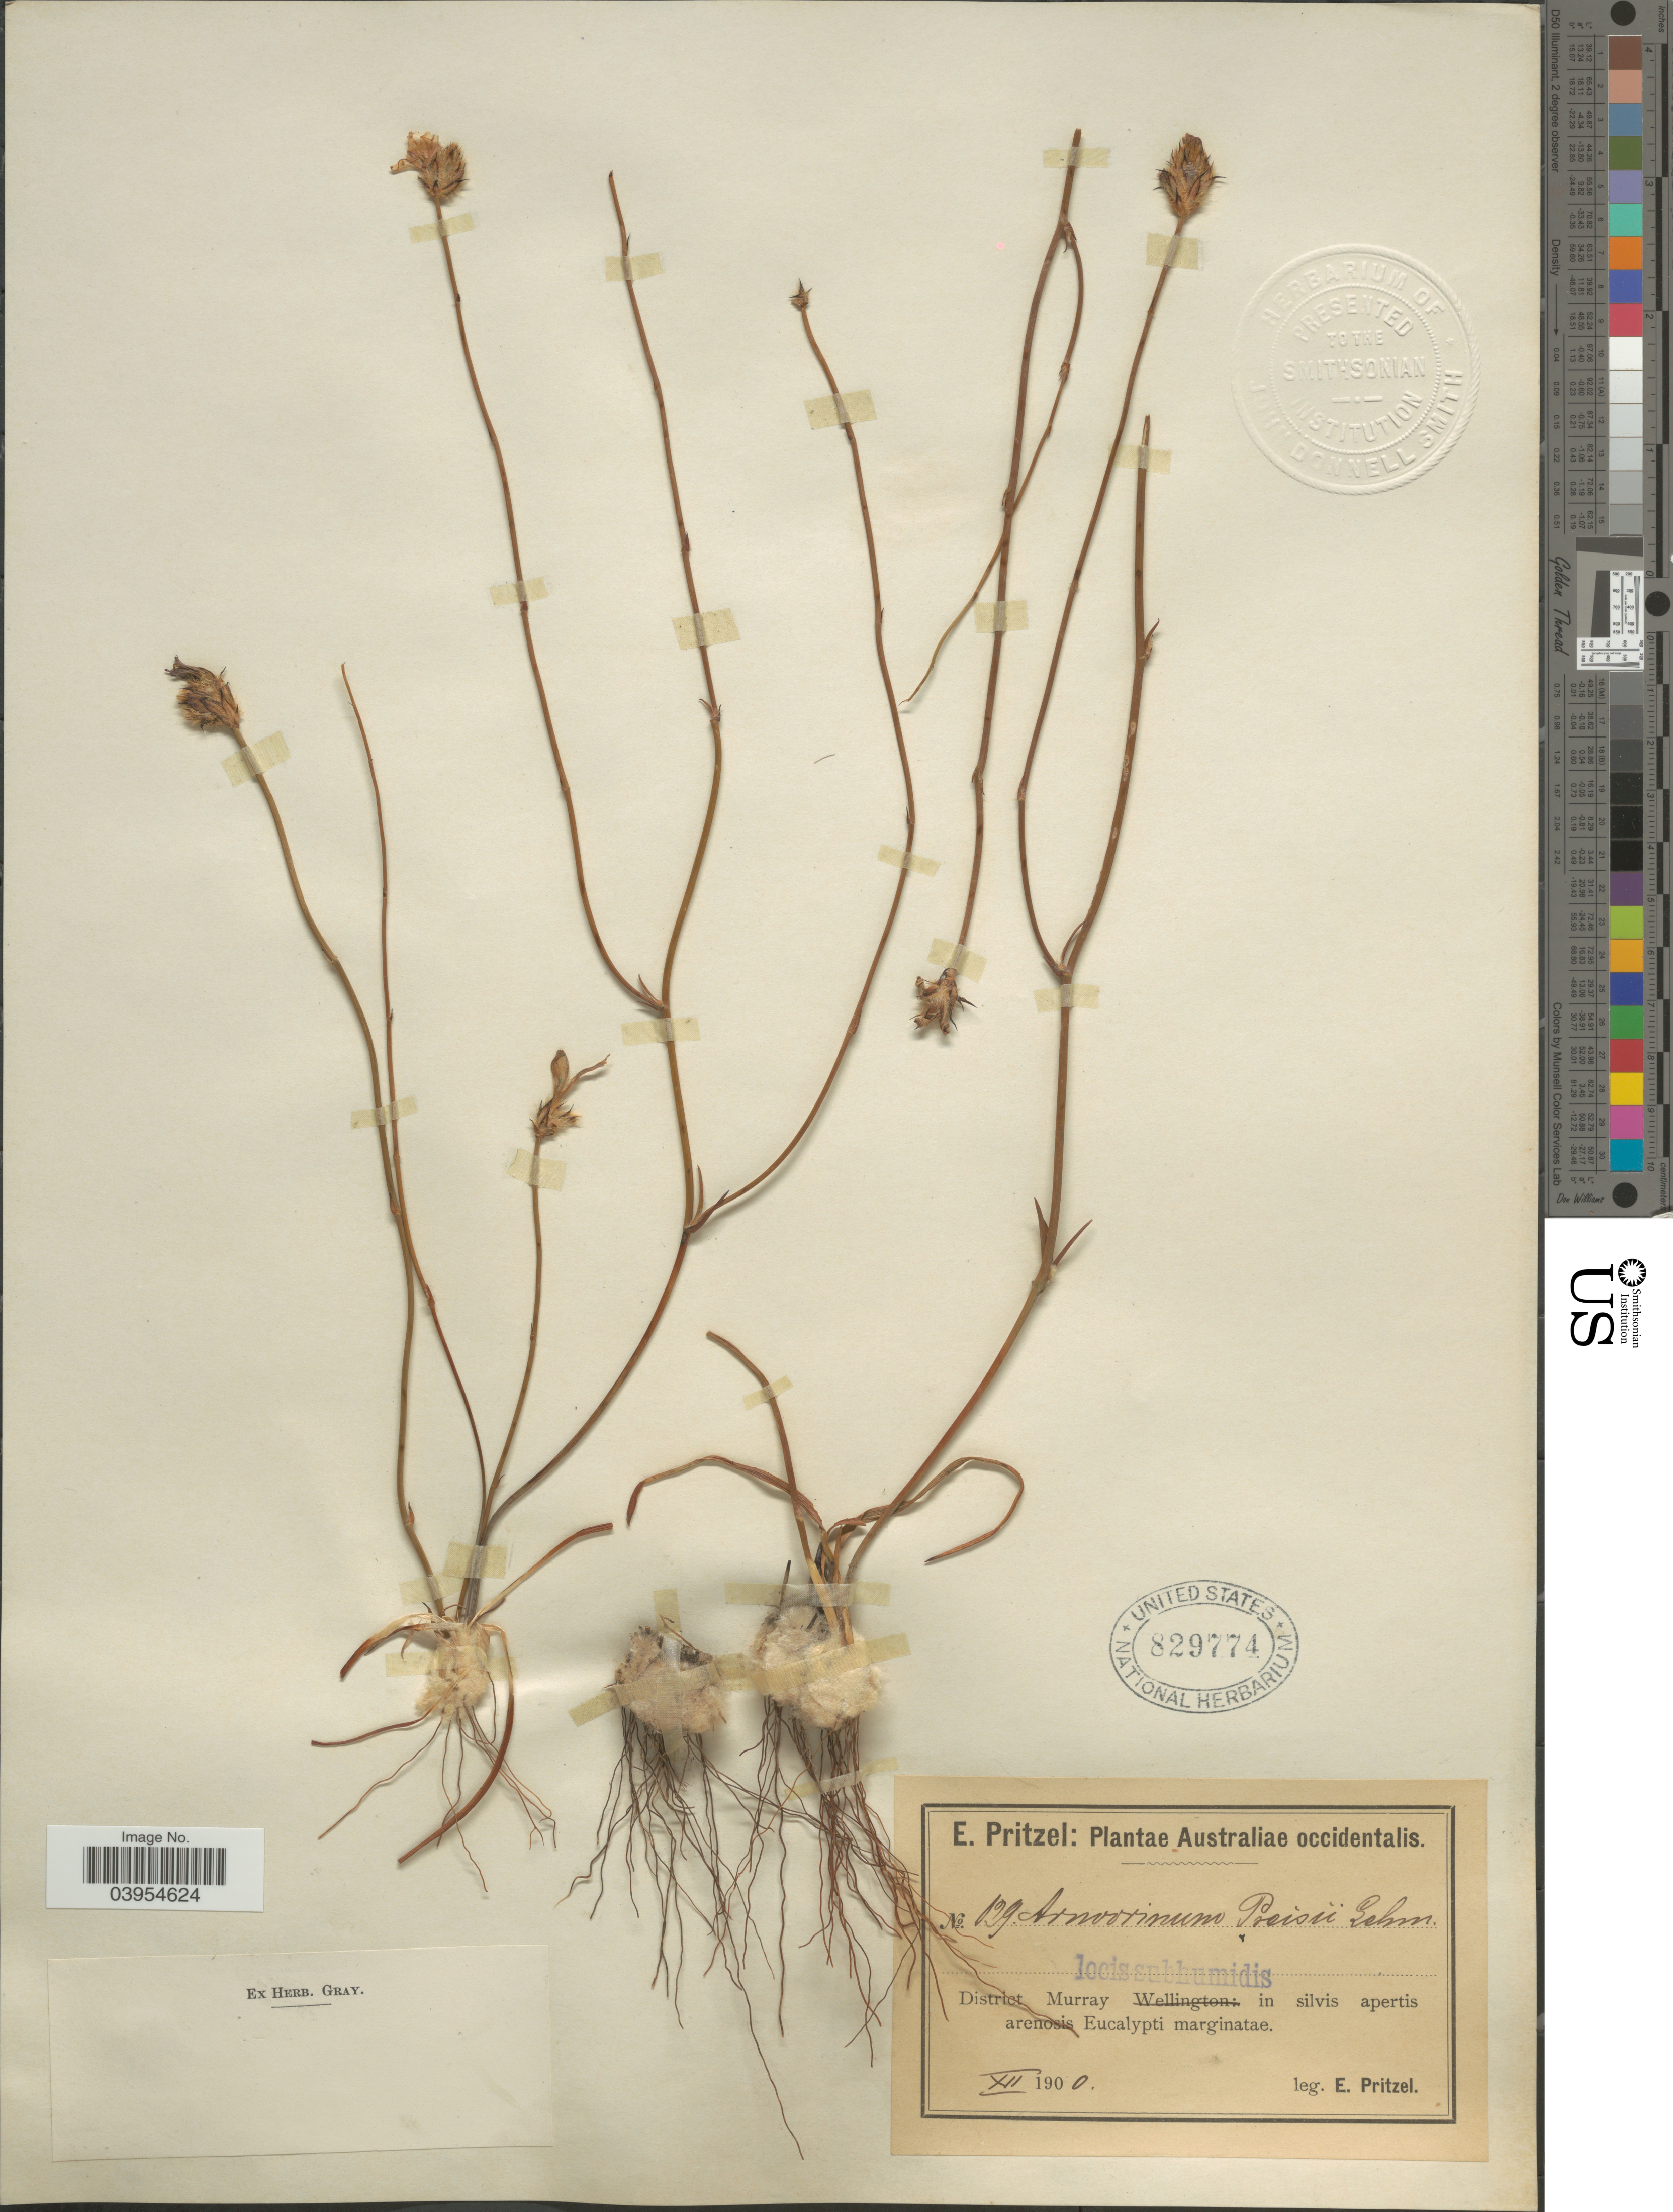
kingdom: Plantae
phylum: Tracheophyta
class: Liliopsida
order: Asparagales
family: Asphodelaceae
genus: Arnocrinum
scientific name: Arnocrinum preisii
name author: Lehm.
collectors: E. G. Pritzel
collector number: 129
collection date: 1900-12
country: Australia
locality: Australiae occidentalis. District Murray in silvis apertis arenosis Eucalypti marginatae.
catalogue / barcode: US 829774